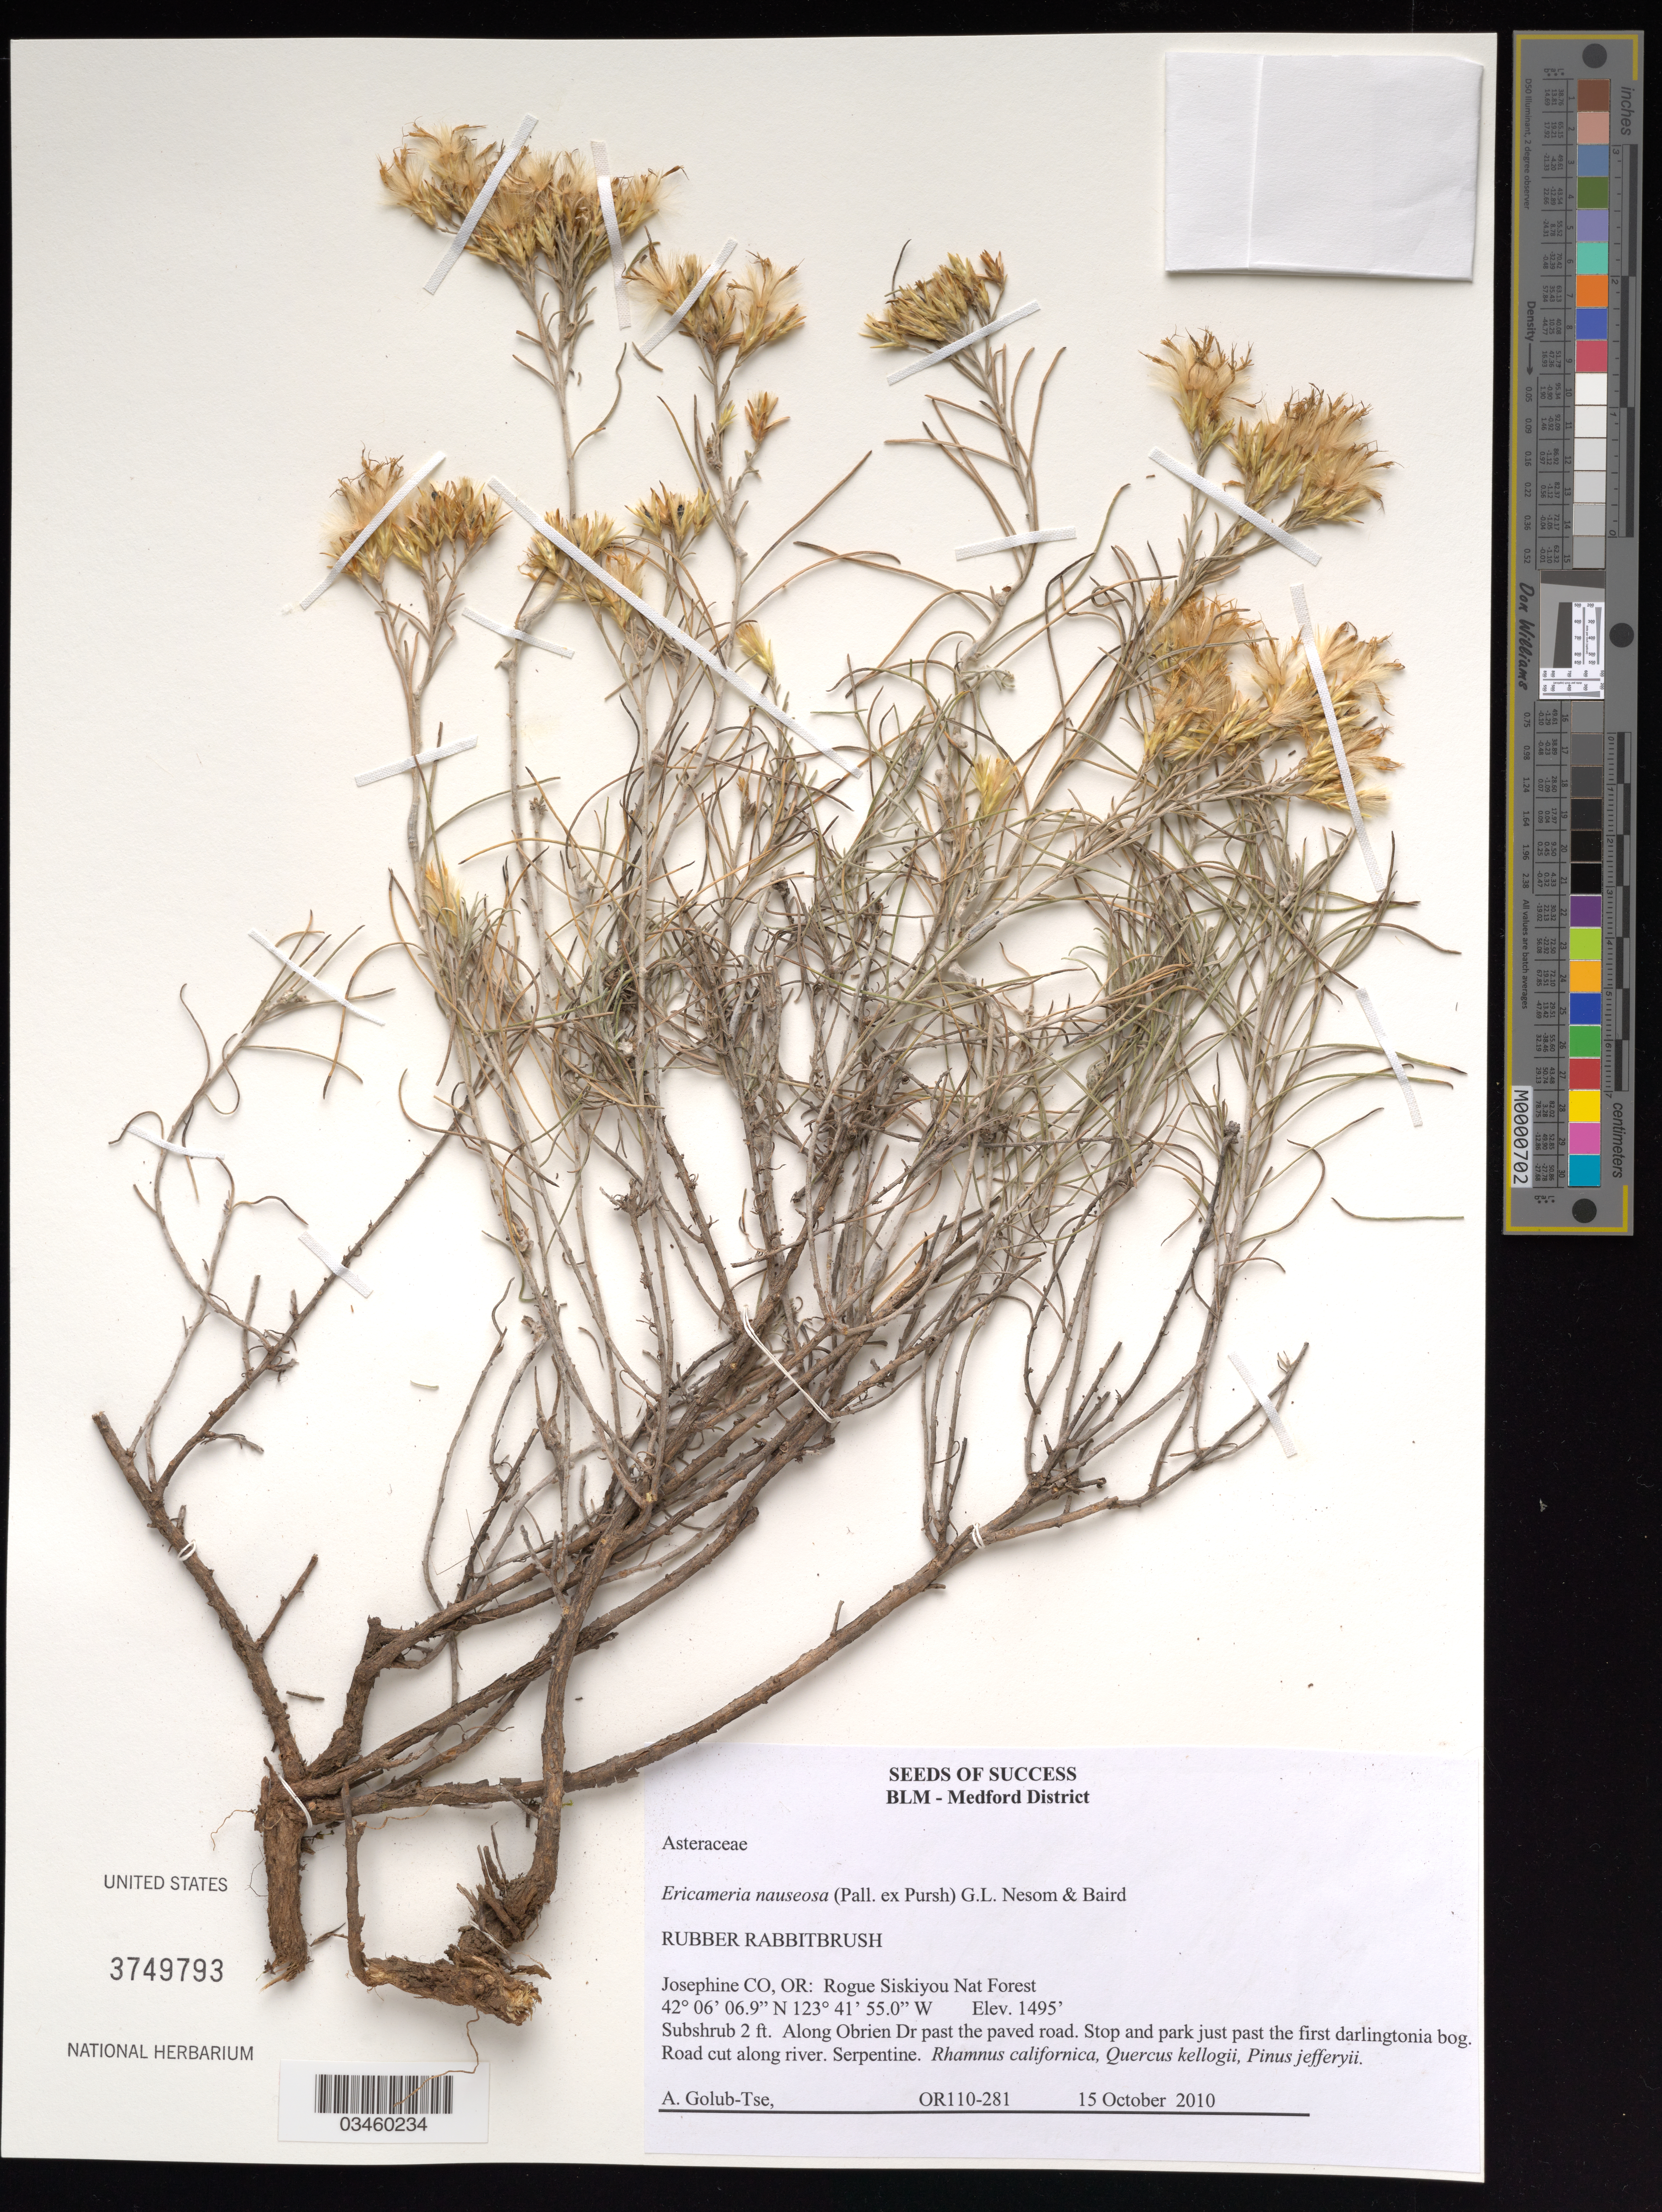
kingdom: Plantae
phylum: Tracheophyta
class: Magnoliopsida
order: Asterales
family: Asteraceae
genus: Ericameria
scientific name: Ericameria nauseosa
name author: (Pall. ex Pursh) G.L. Nesom & G.I. Baird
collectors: A. Golub-Tse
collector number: OR110-281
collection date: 2010-10-15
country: United States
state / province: Oregon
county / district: Josephine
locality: Rogue Siskiyou Nat. Forest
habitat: Subshrub. With Rhamnus californica, Quercus kellogii, Pinus jefferyii.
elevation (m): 456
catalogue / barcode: US 3749793